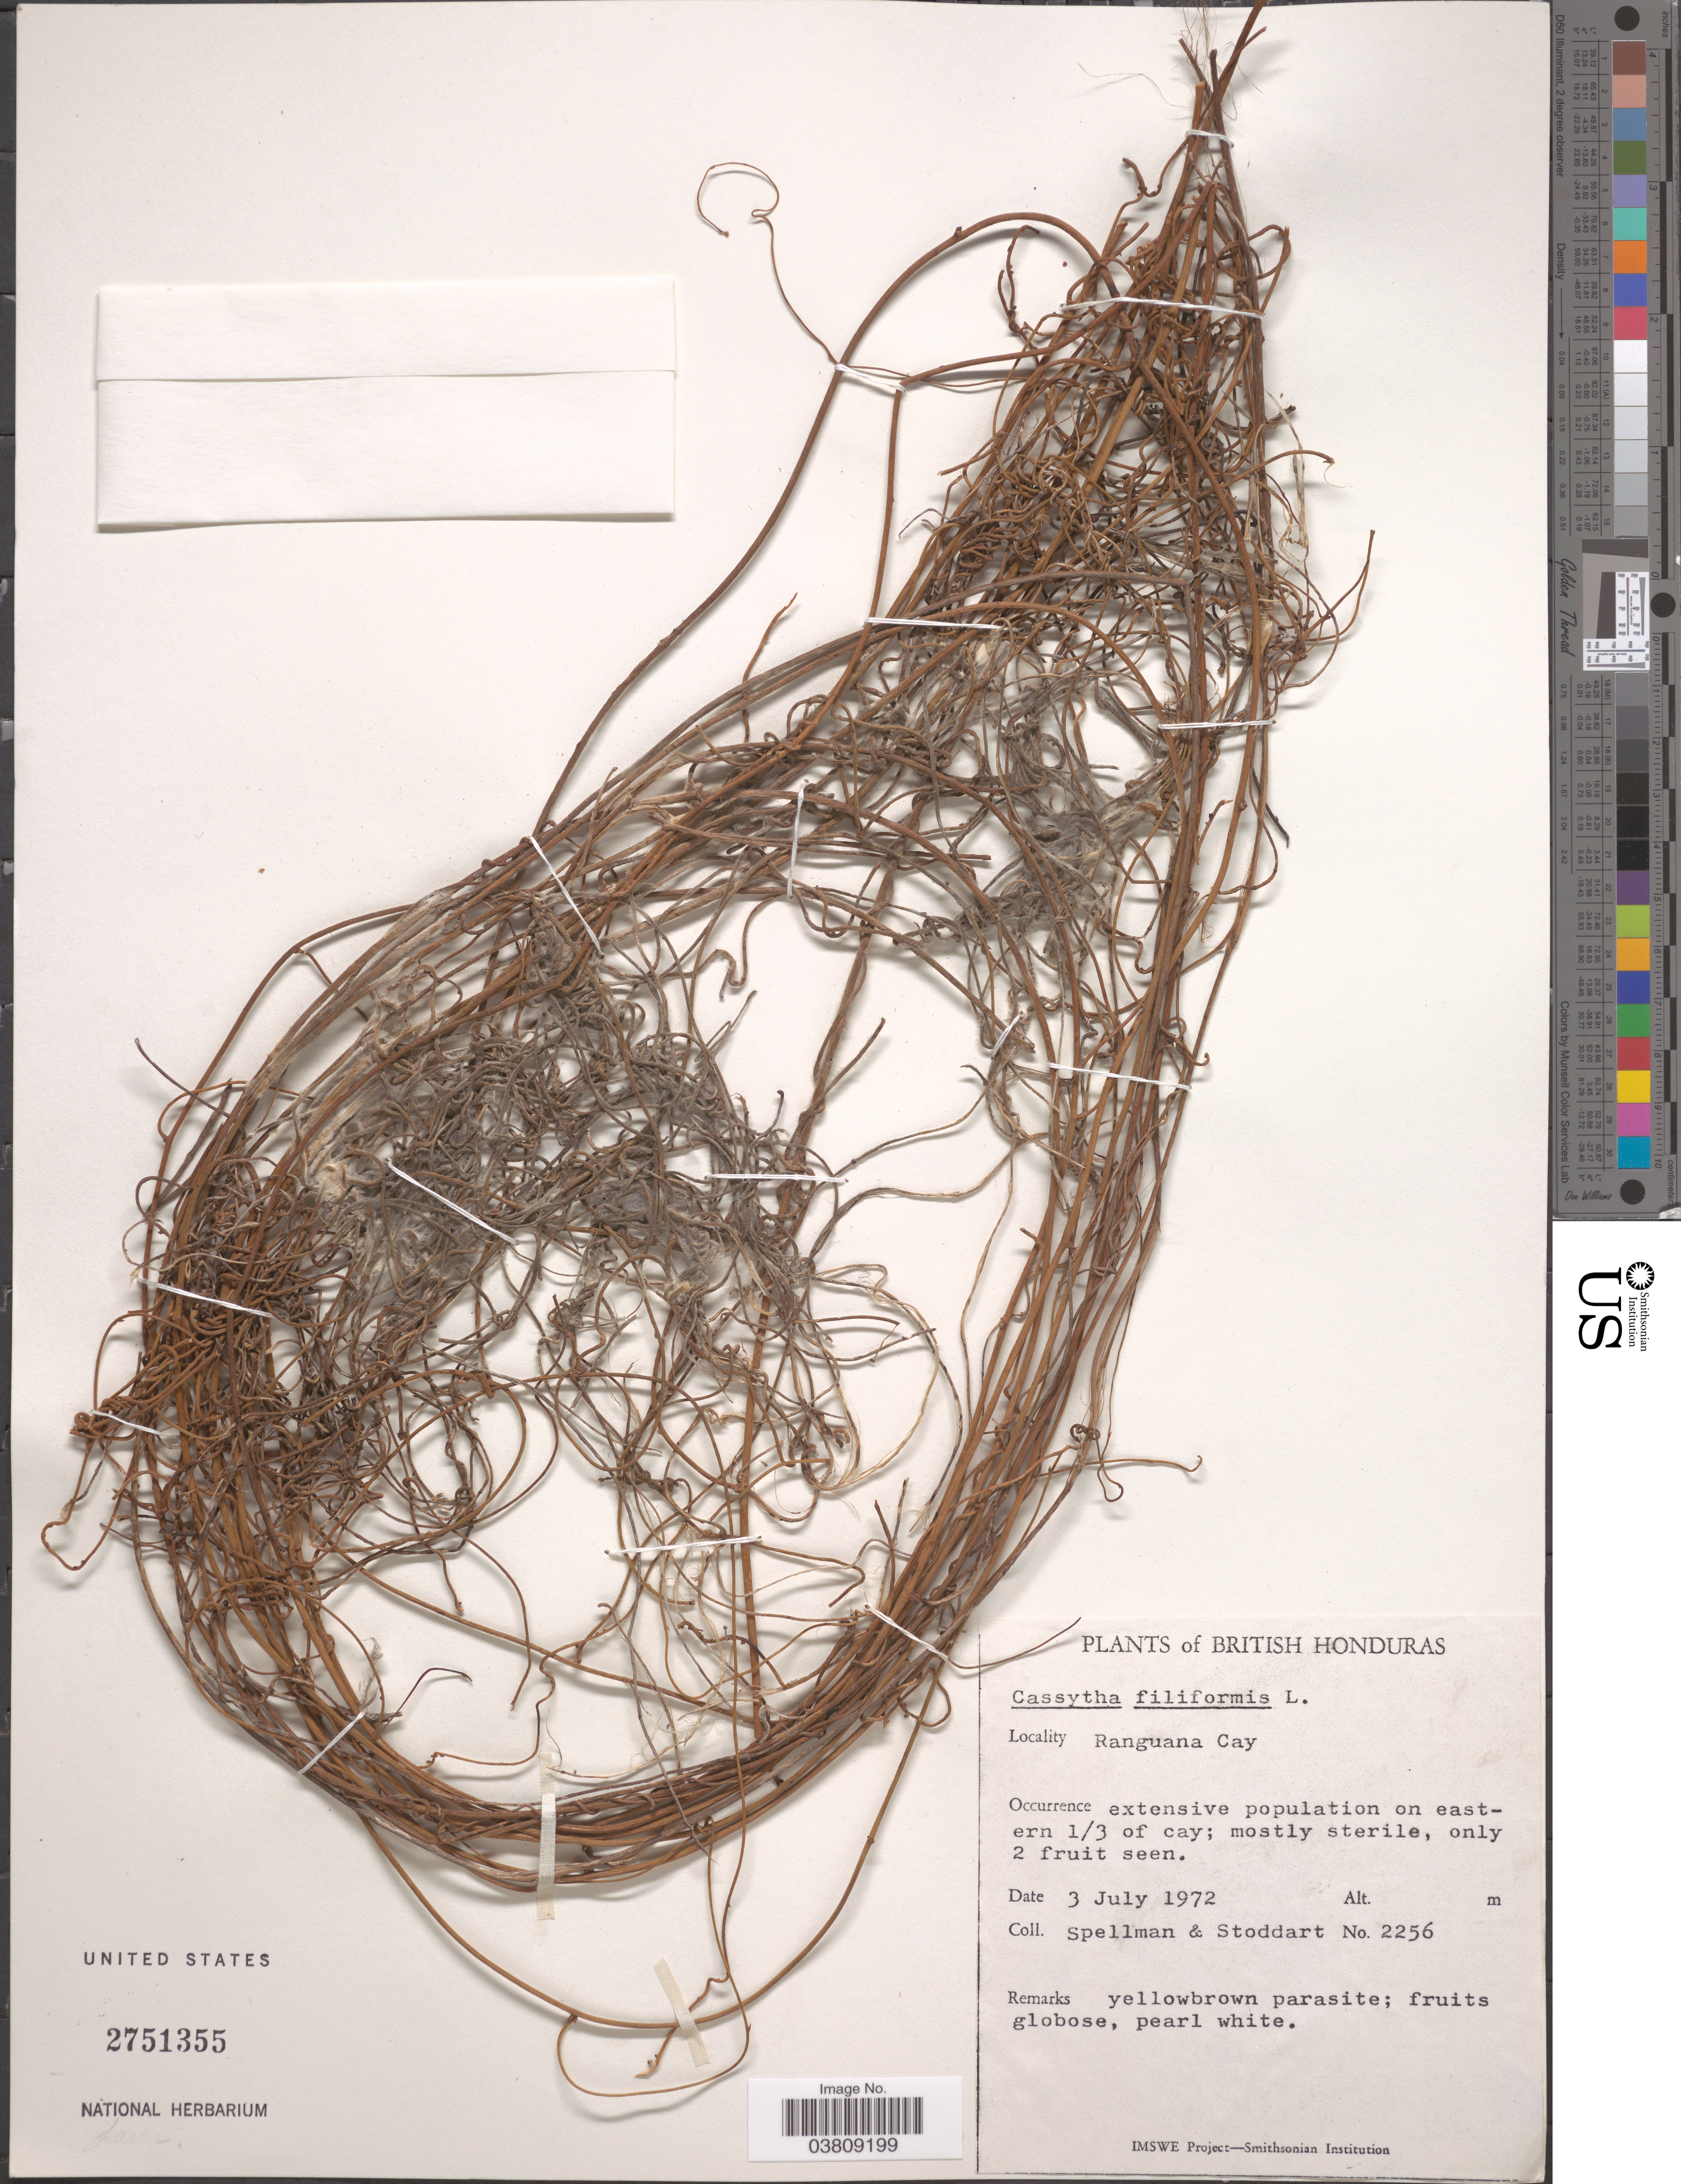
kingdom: Plantae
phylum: Tracheophyta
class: Magnoliopsida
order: Laurales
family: Lauraceae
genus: Cassytha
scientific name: Cassytha filiformis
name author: L.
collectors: Spellman, -- & -. Stoddart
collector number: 2256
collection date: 1972-07-03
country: Belize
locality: British Honduras. Ranguana Cay. On eastern 1/3 of cay.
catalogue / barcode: US 2751355